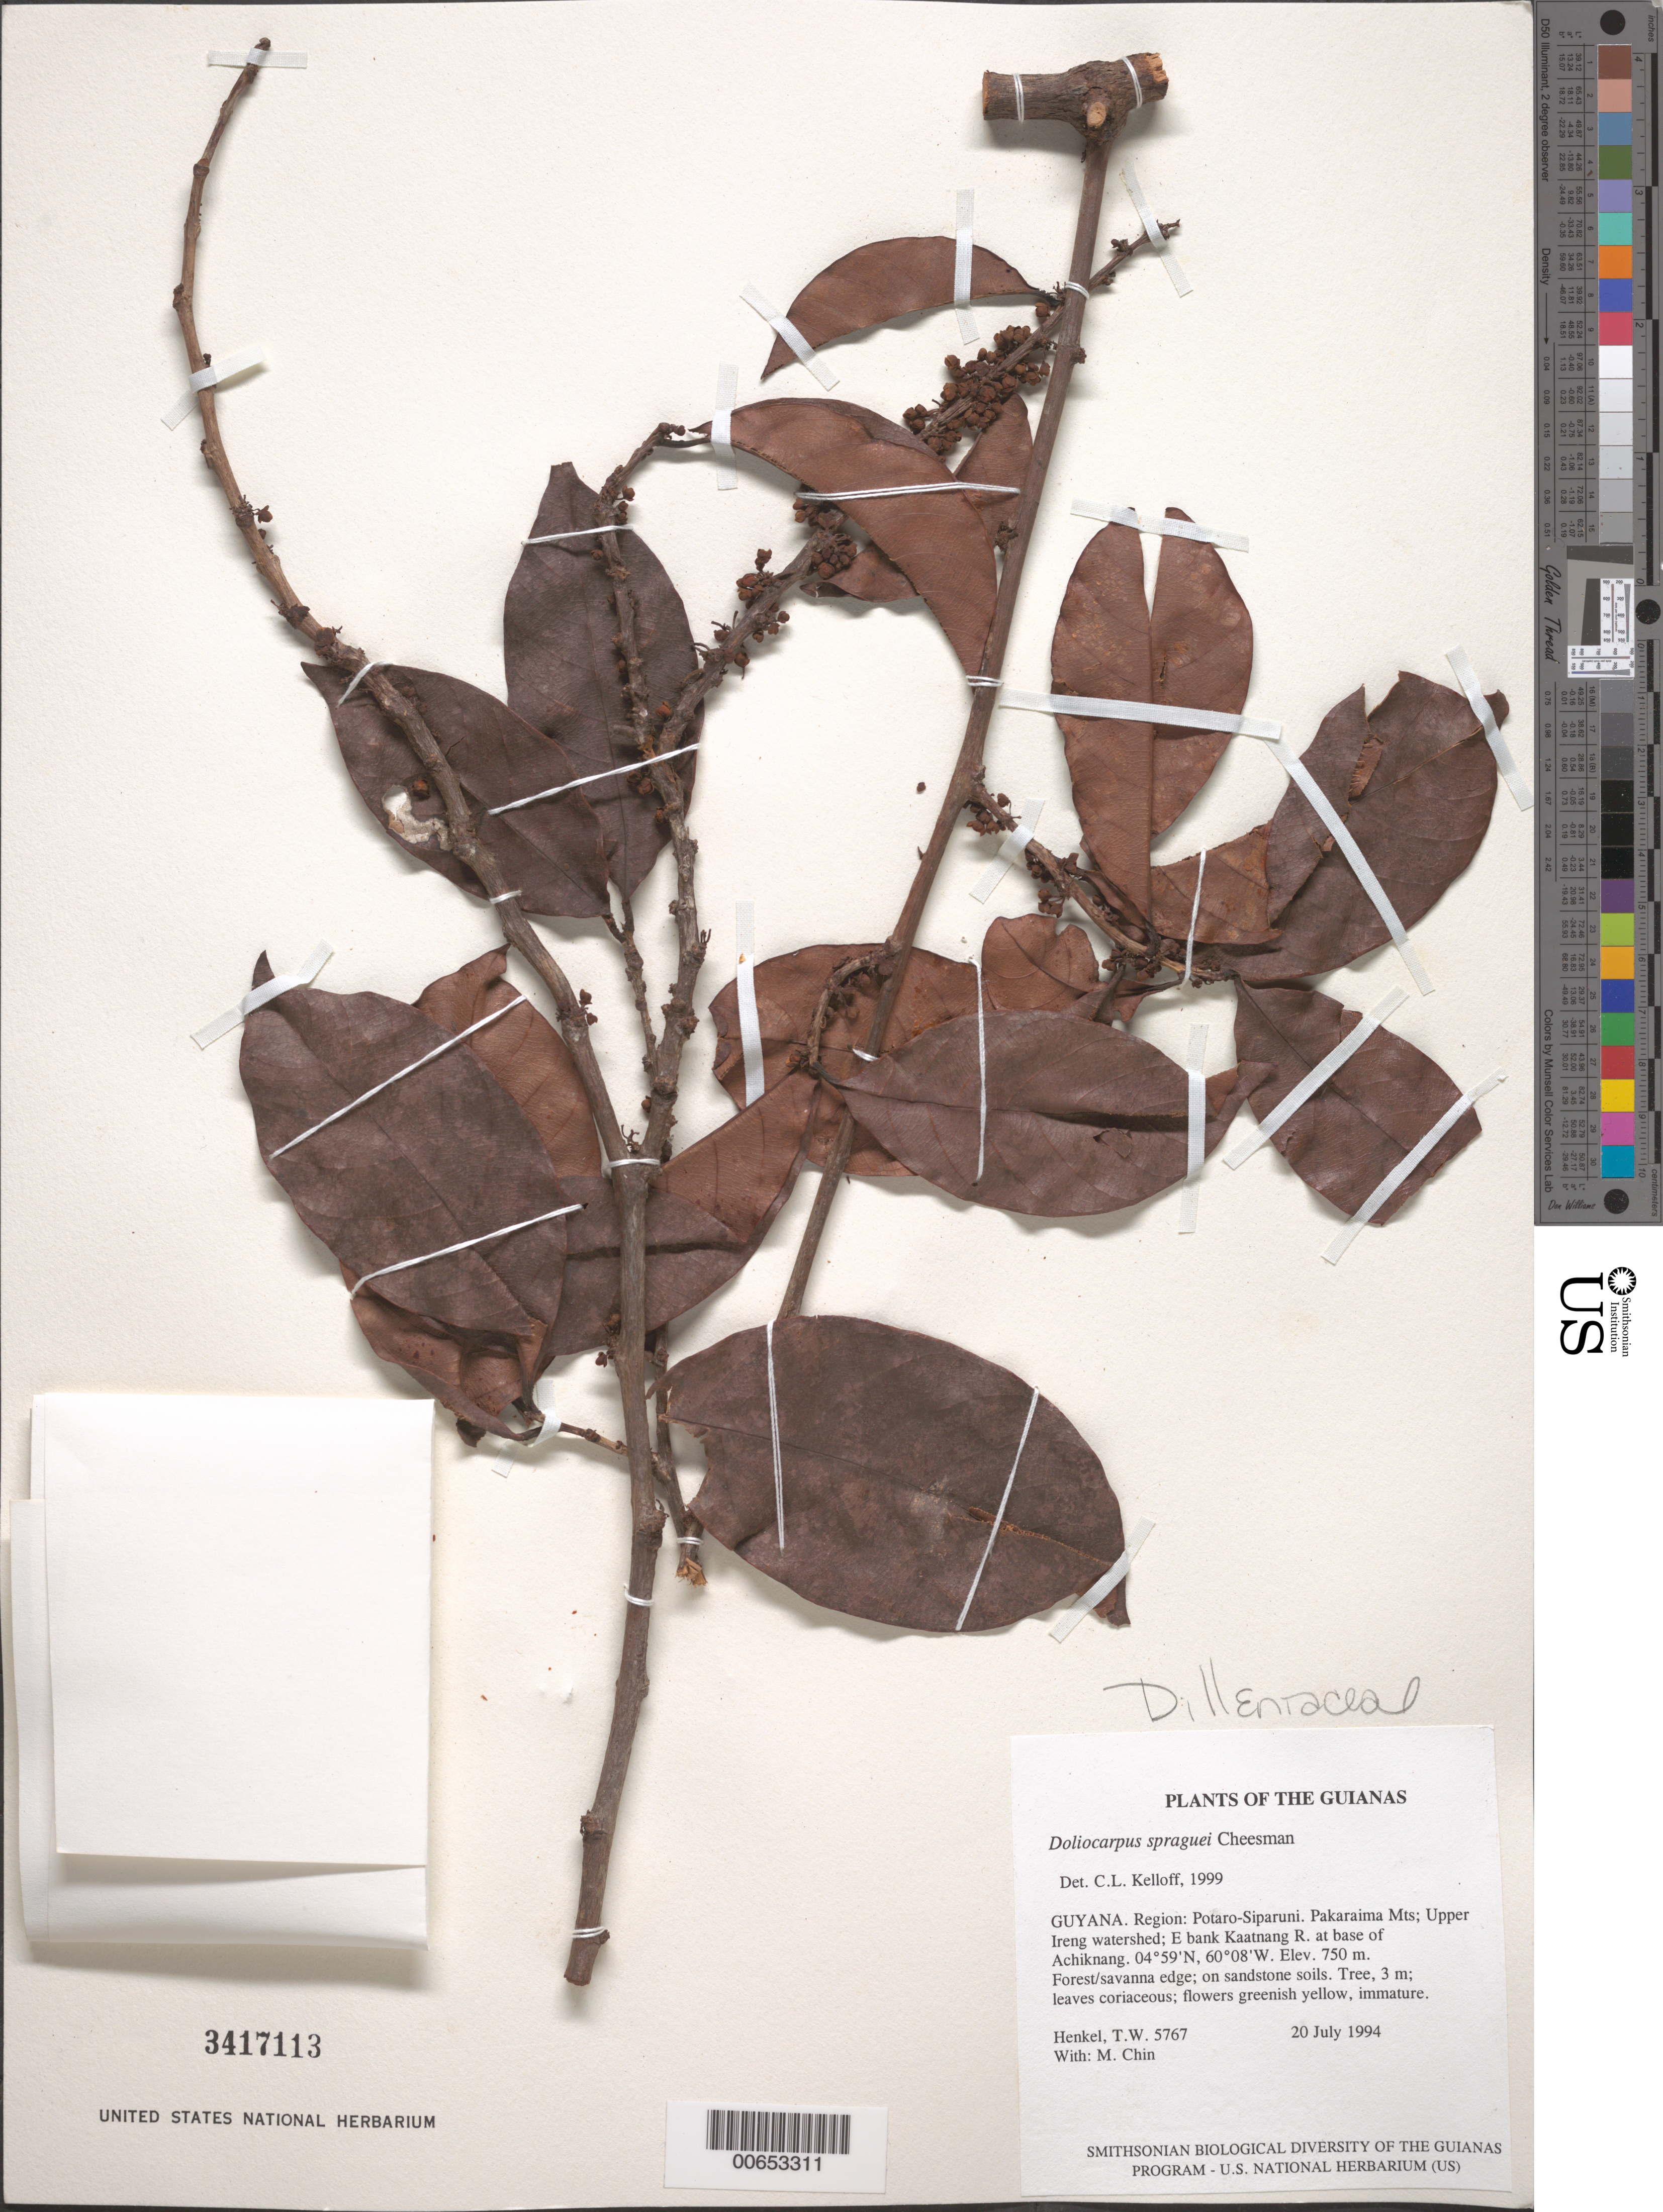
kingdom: Plantae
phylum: Tracheophyta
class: Magnoliopsida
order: Dilleniales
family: Dilleniaceae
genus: Doliocarpus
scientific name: Doliocarpus spraguei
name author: Cheesman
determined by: Kelloff, Carol L., (US), Smithsonian Institution - National Museum of Natural History (UNITED STATES)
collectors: T. Henkel & M. Chin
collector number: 5767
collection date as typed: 20 July 1994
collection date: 1994-07-20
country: Guyana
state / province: Potaro-Siparuni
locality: Pakaraima Mts; Upper Ireng watershed; E bank Kaatnang R. at base of Achiknang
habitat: Forest/savanna edge; on sandstone soils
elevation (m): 750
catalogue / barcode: US 3417113